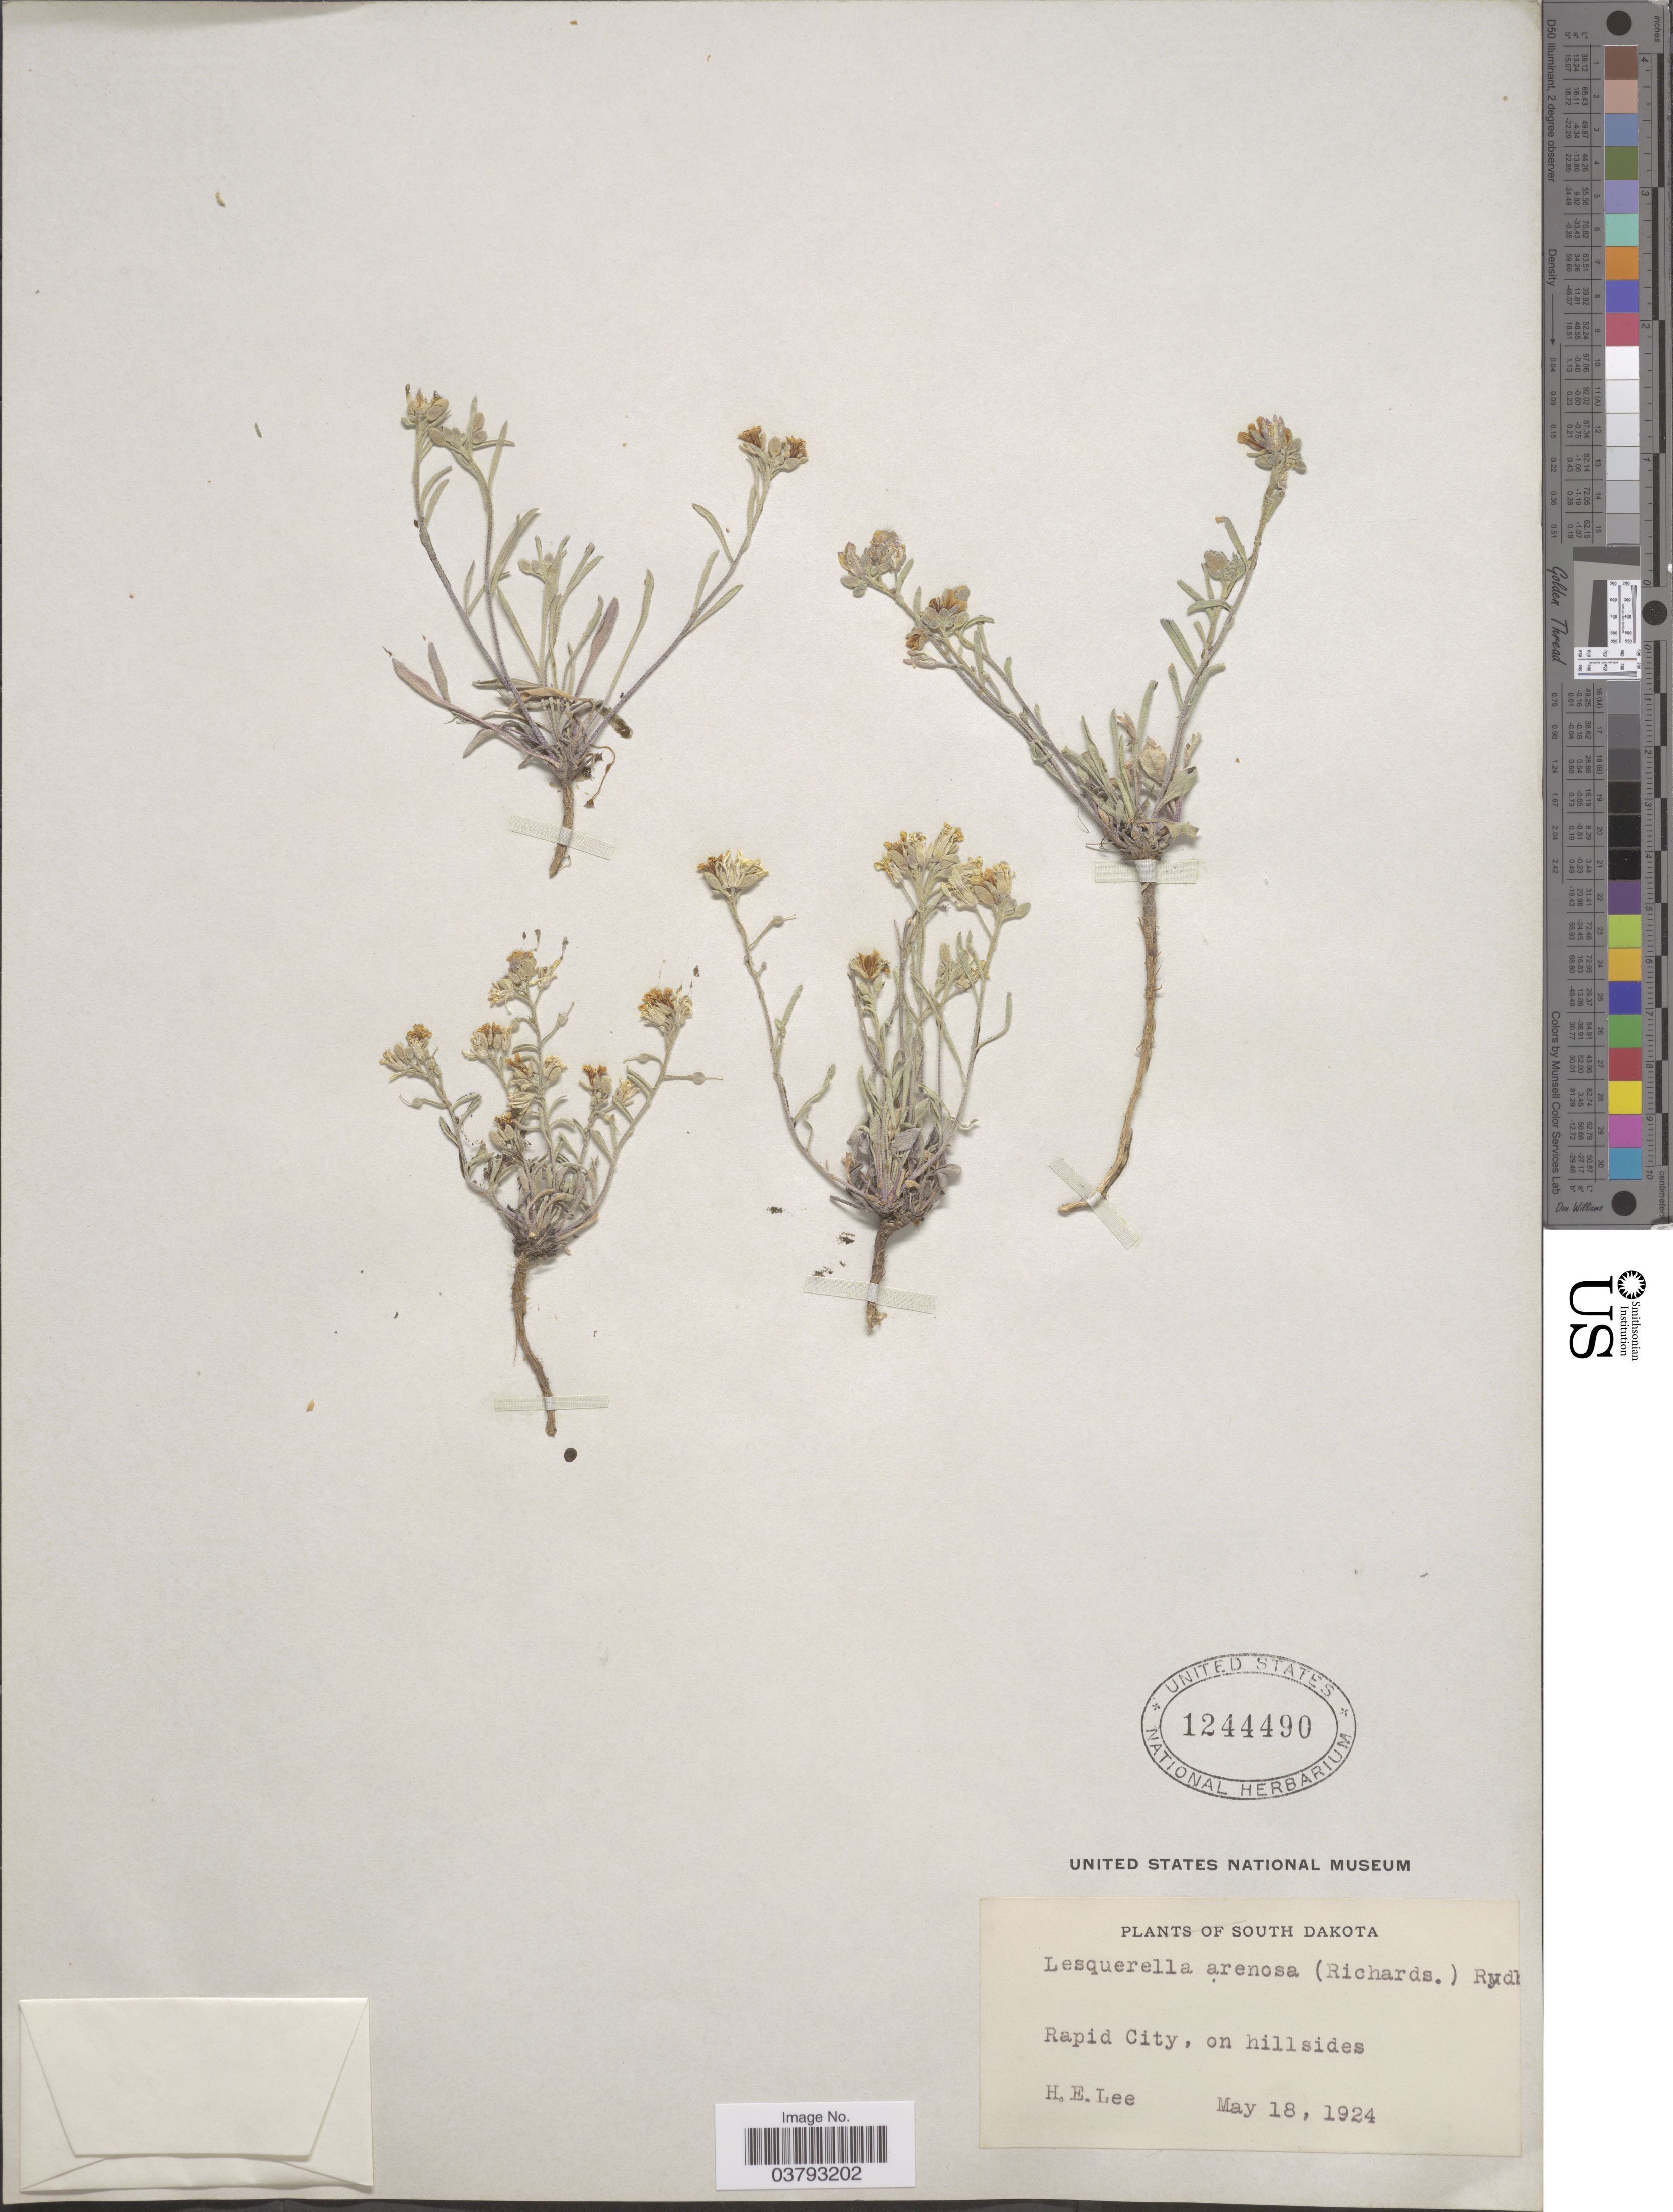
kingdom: Plantae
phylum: Tracheophyta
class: Magnoliopsida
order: Brassicales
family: Brassicaceae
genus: Lesquerella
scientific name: Lesquerella arenosa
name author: (Richardson) Rydb.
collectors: H. Lee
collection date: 1924-05-18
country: United States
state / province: South Dakota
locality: Rapid City.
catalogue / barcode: US 1244490